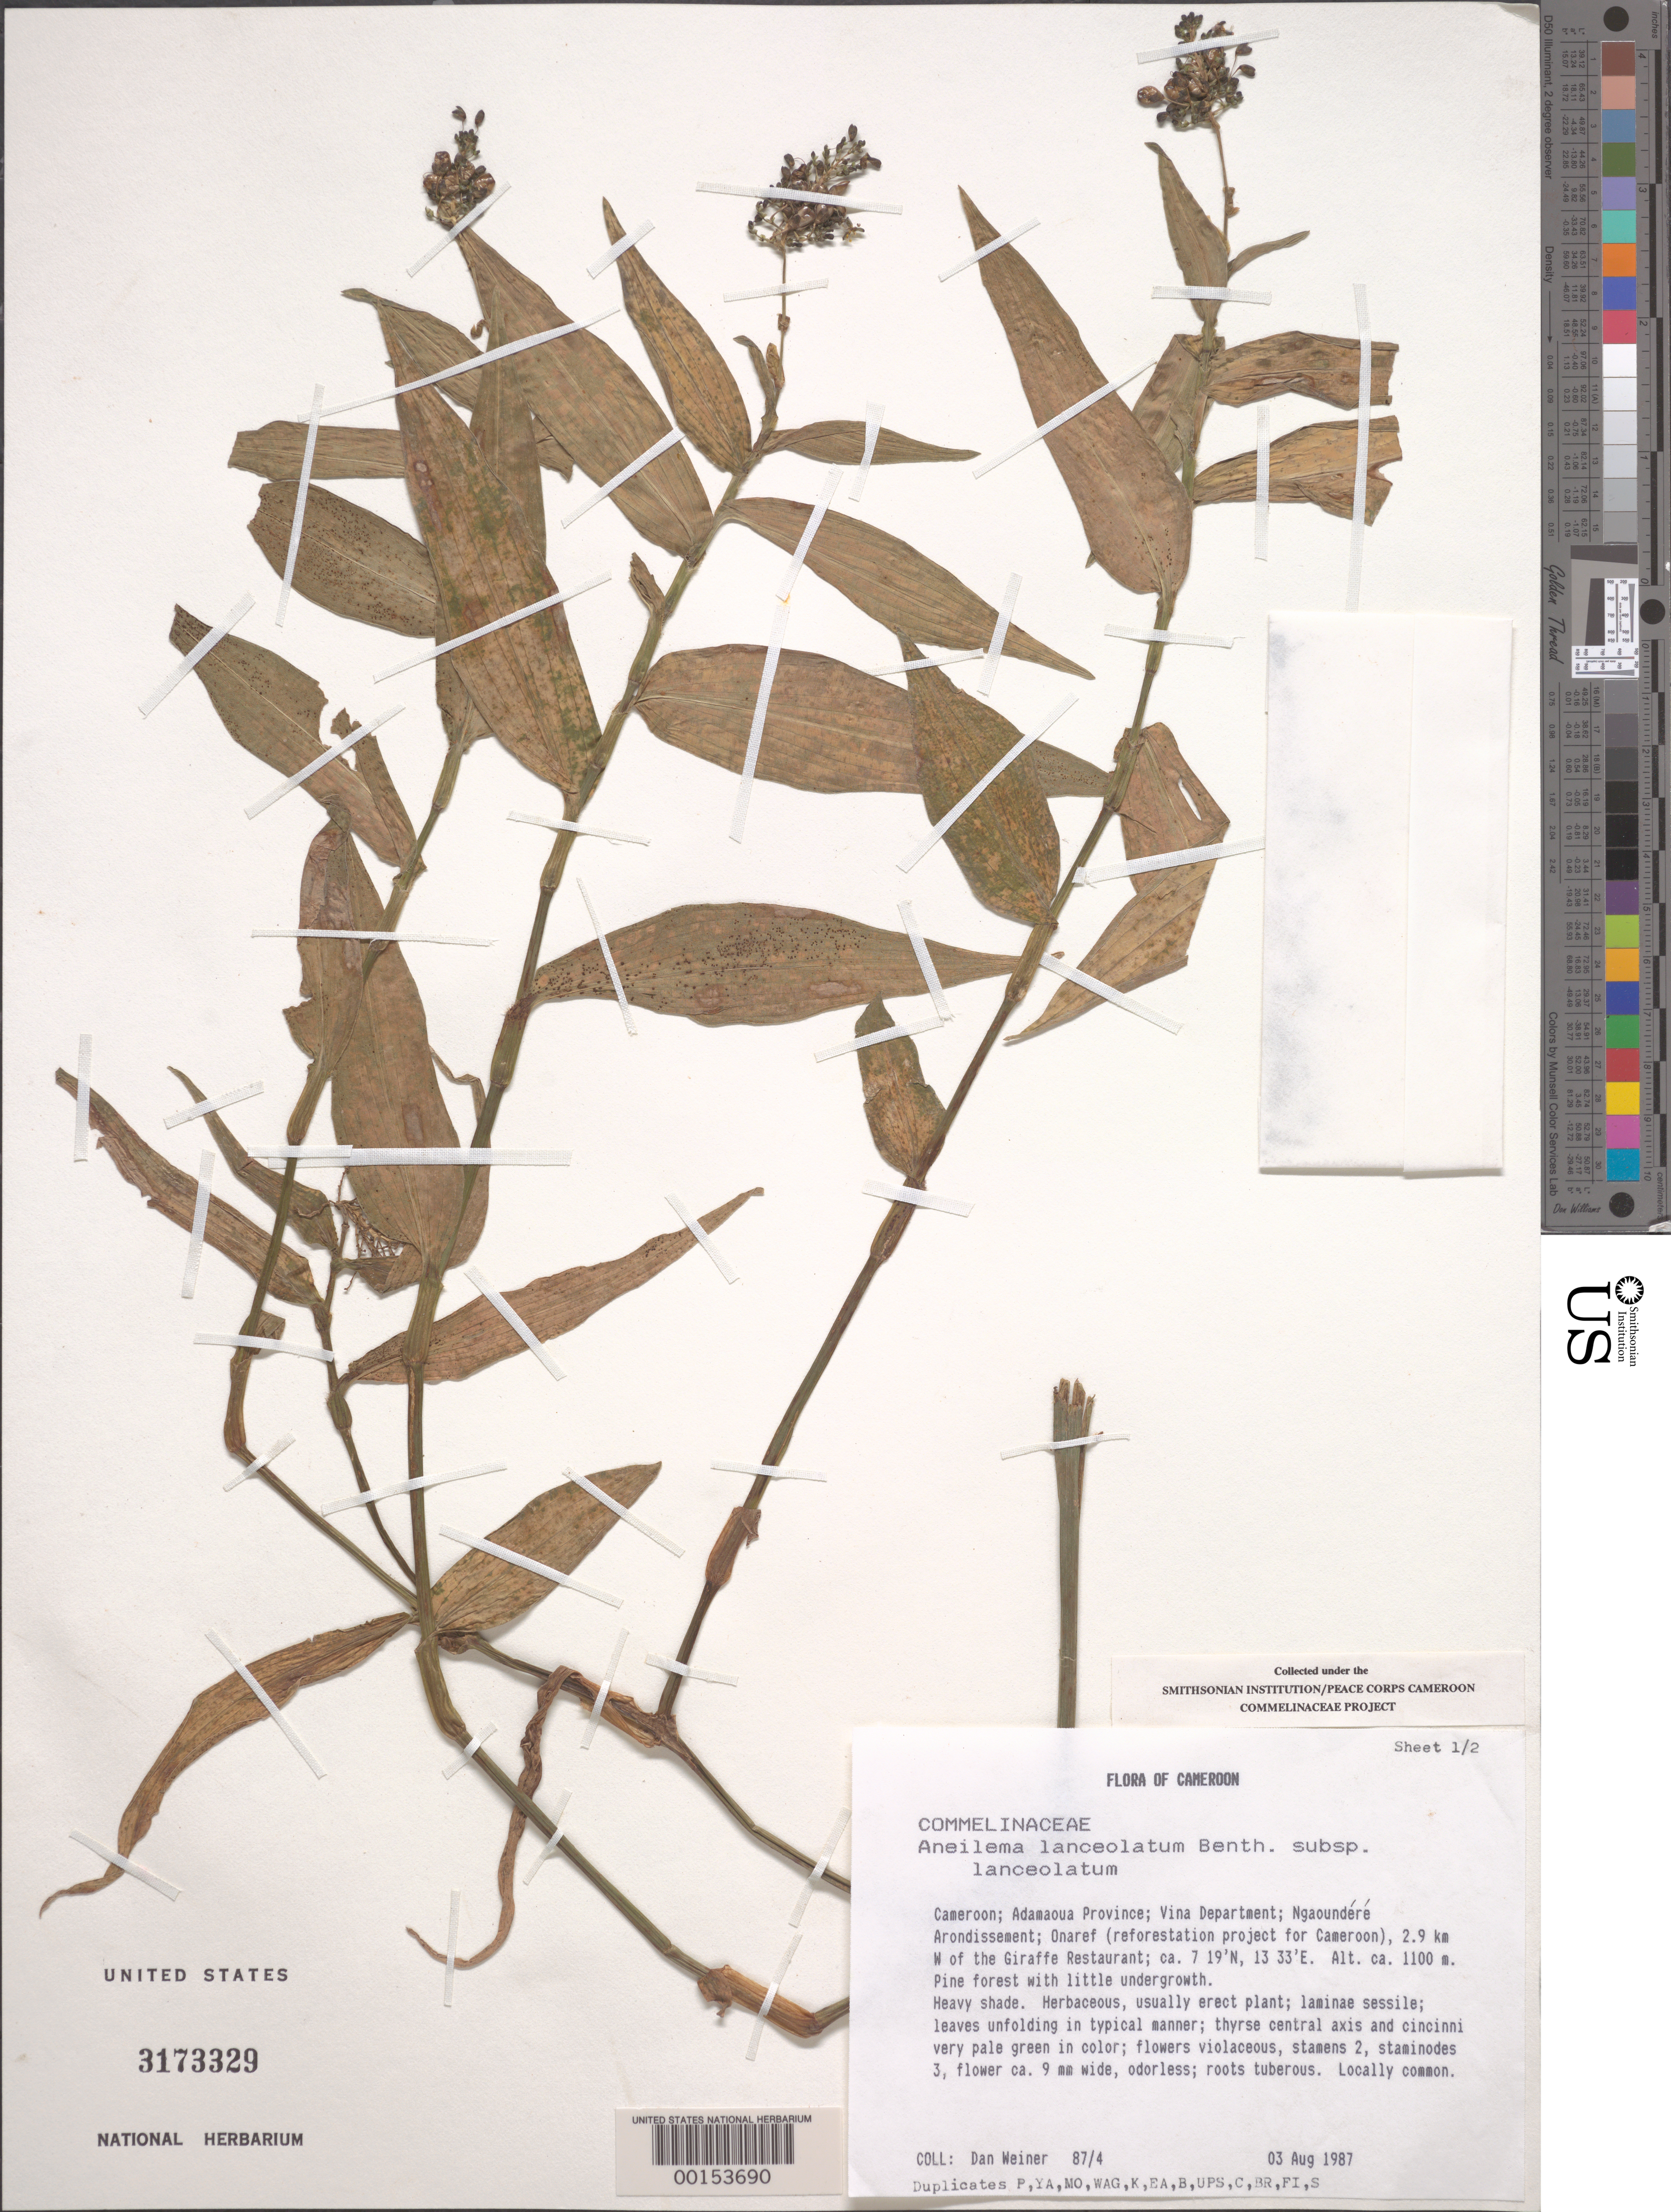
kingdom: Plantae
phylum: Tracheophyta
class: Liliopsida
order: Commelinales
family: Commelinaceae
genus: Aneilema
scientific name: Aneilema lanceolatum subsp. lanceolatum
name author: Benth.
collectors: D. Weiner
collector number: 87/4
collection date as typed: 03 Aug 1987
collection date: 1987-08-03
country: Cameroon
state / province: Adamawa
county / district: Vina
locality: Ngaoundere arondissement, onaref (reforestation project for cameroon), 2.9 km w of giraffe restaurant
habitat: Pine forest with little undergrowth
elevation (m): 1100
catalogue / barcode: US 3173329